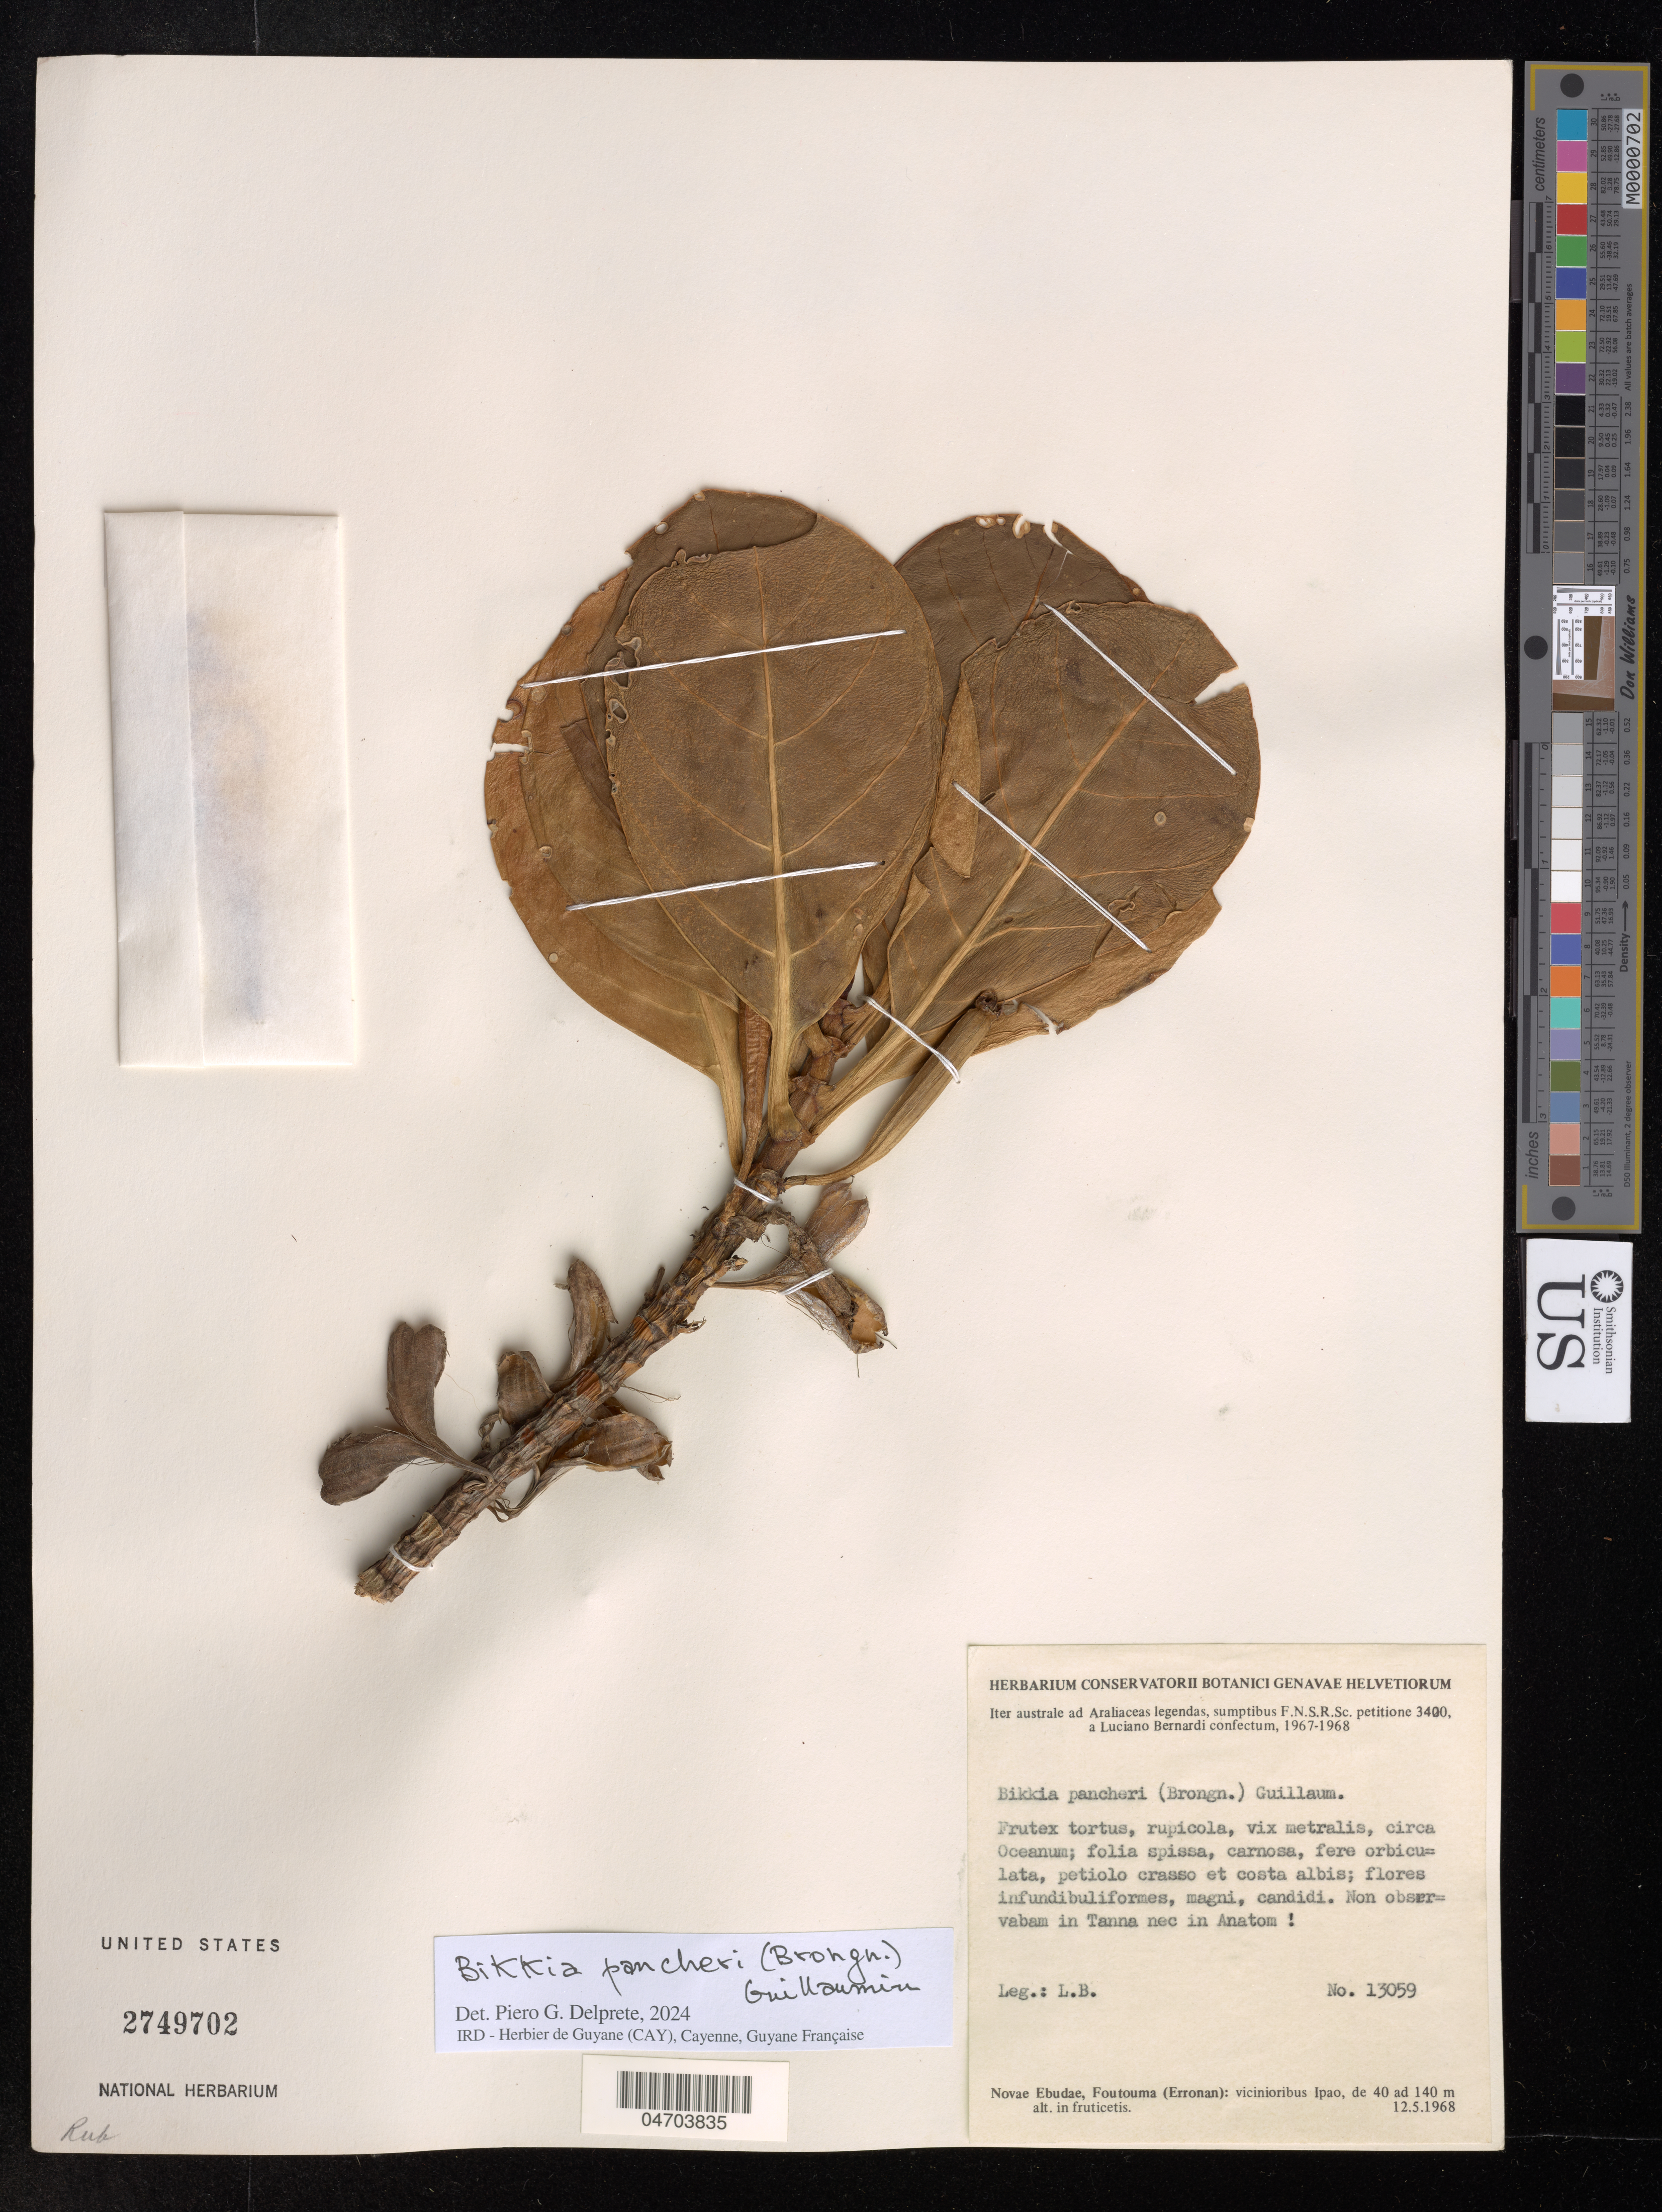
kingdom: Plantae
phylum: Tracheophyta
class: Magnoliopsida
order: Gentianales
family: Rubiaceae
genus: Bikkia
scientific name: Bikkia pancheri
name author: (Brongn.) Guillaumin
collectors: L. Bernardi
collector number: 13059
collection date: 1968-05-12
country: Vanuatu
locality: Novae Ebudae, Foutouma (Erronan): vicinioribus Ipao.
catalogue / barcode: US 2749702